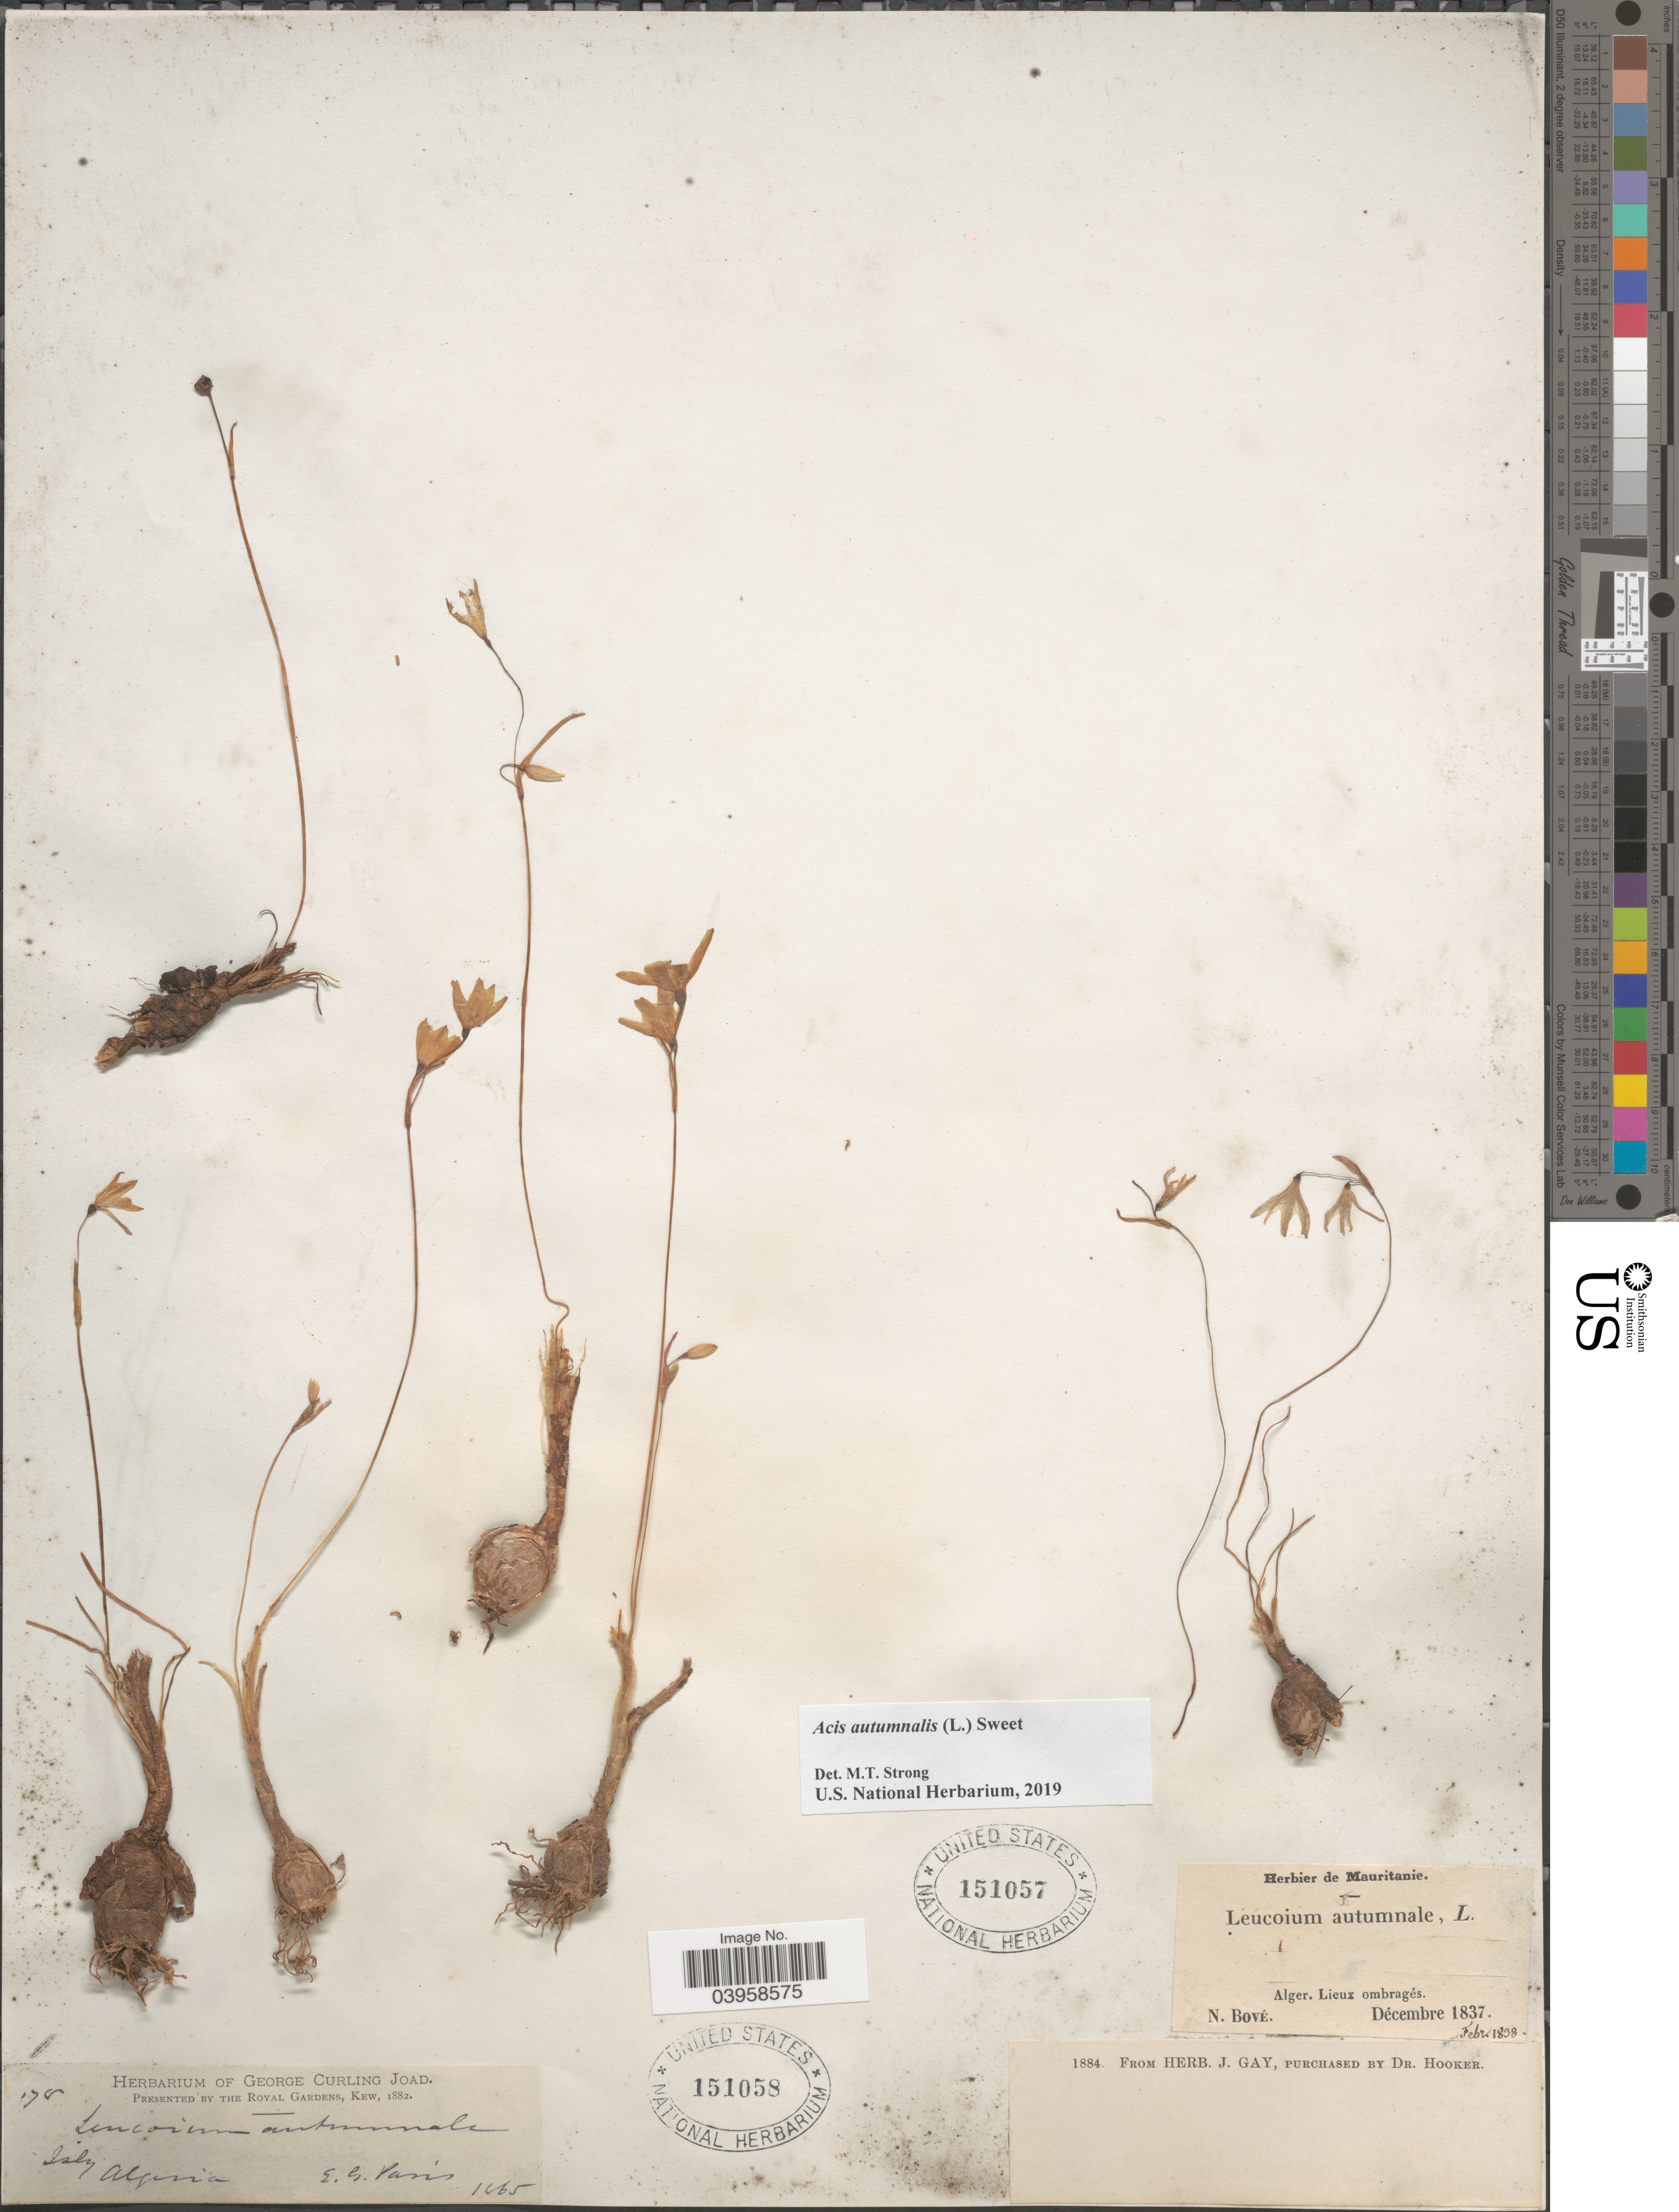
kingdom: Plantae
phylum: Tracheophyta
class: Liliopsida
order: Asparagales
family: Amaryllidaceae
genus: Acis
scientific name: Acis autumnalis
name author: (L.) Sweet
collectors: N. Bové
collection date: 1837-12/1838-02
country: Algeria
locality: Alger. Lieux ombragés.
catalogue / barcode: US 151057